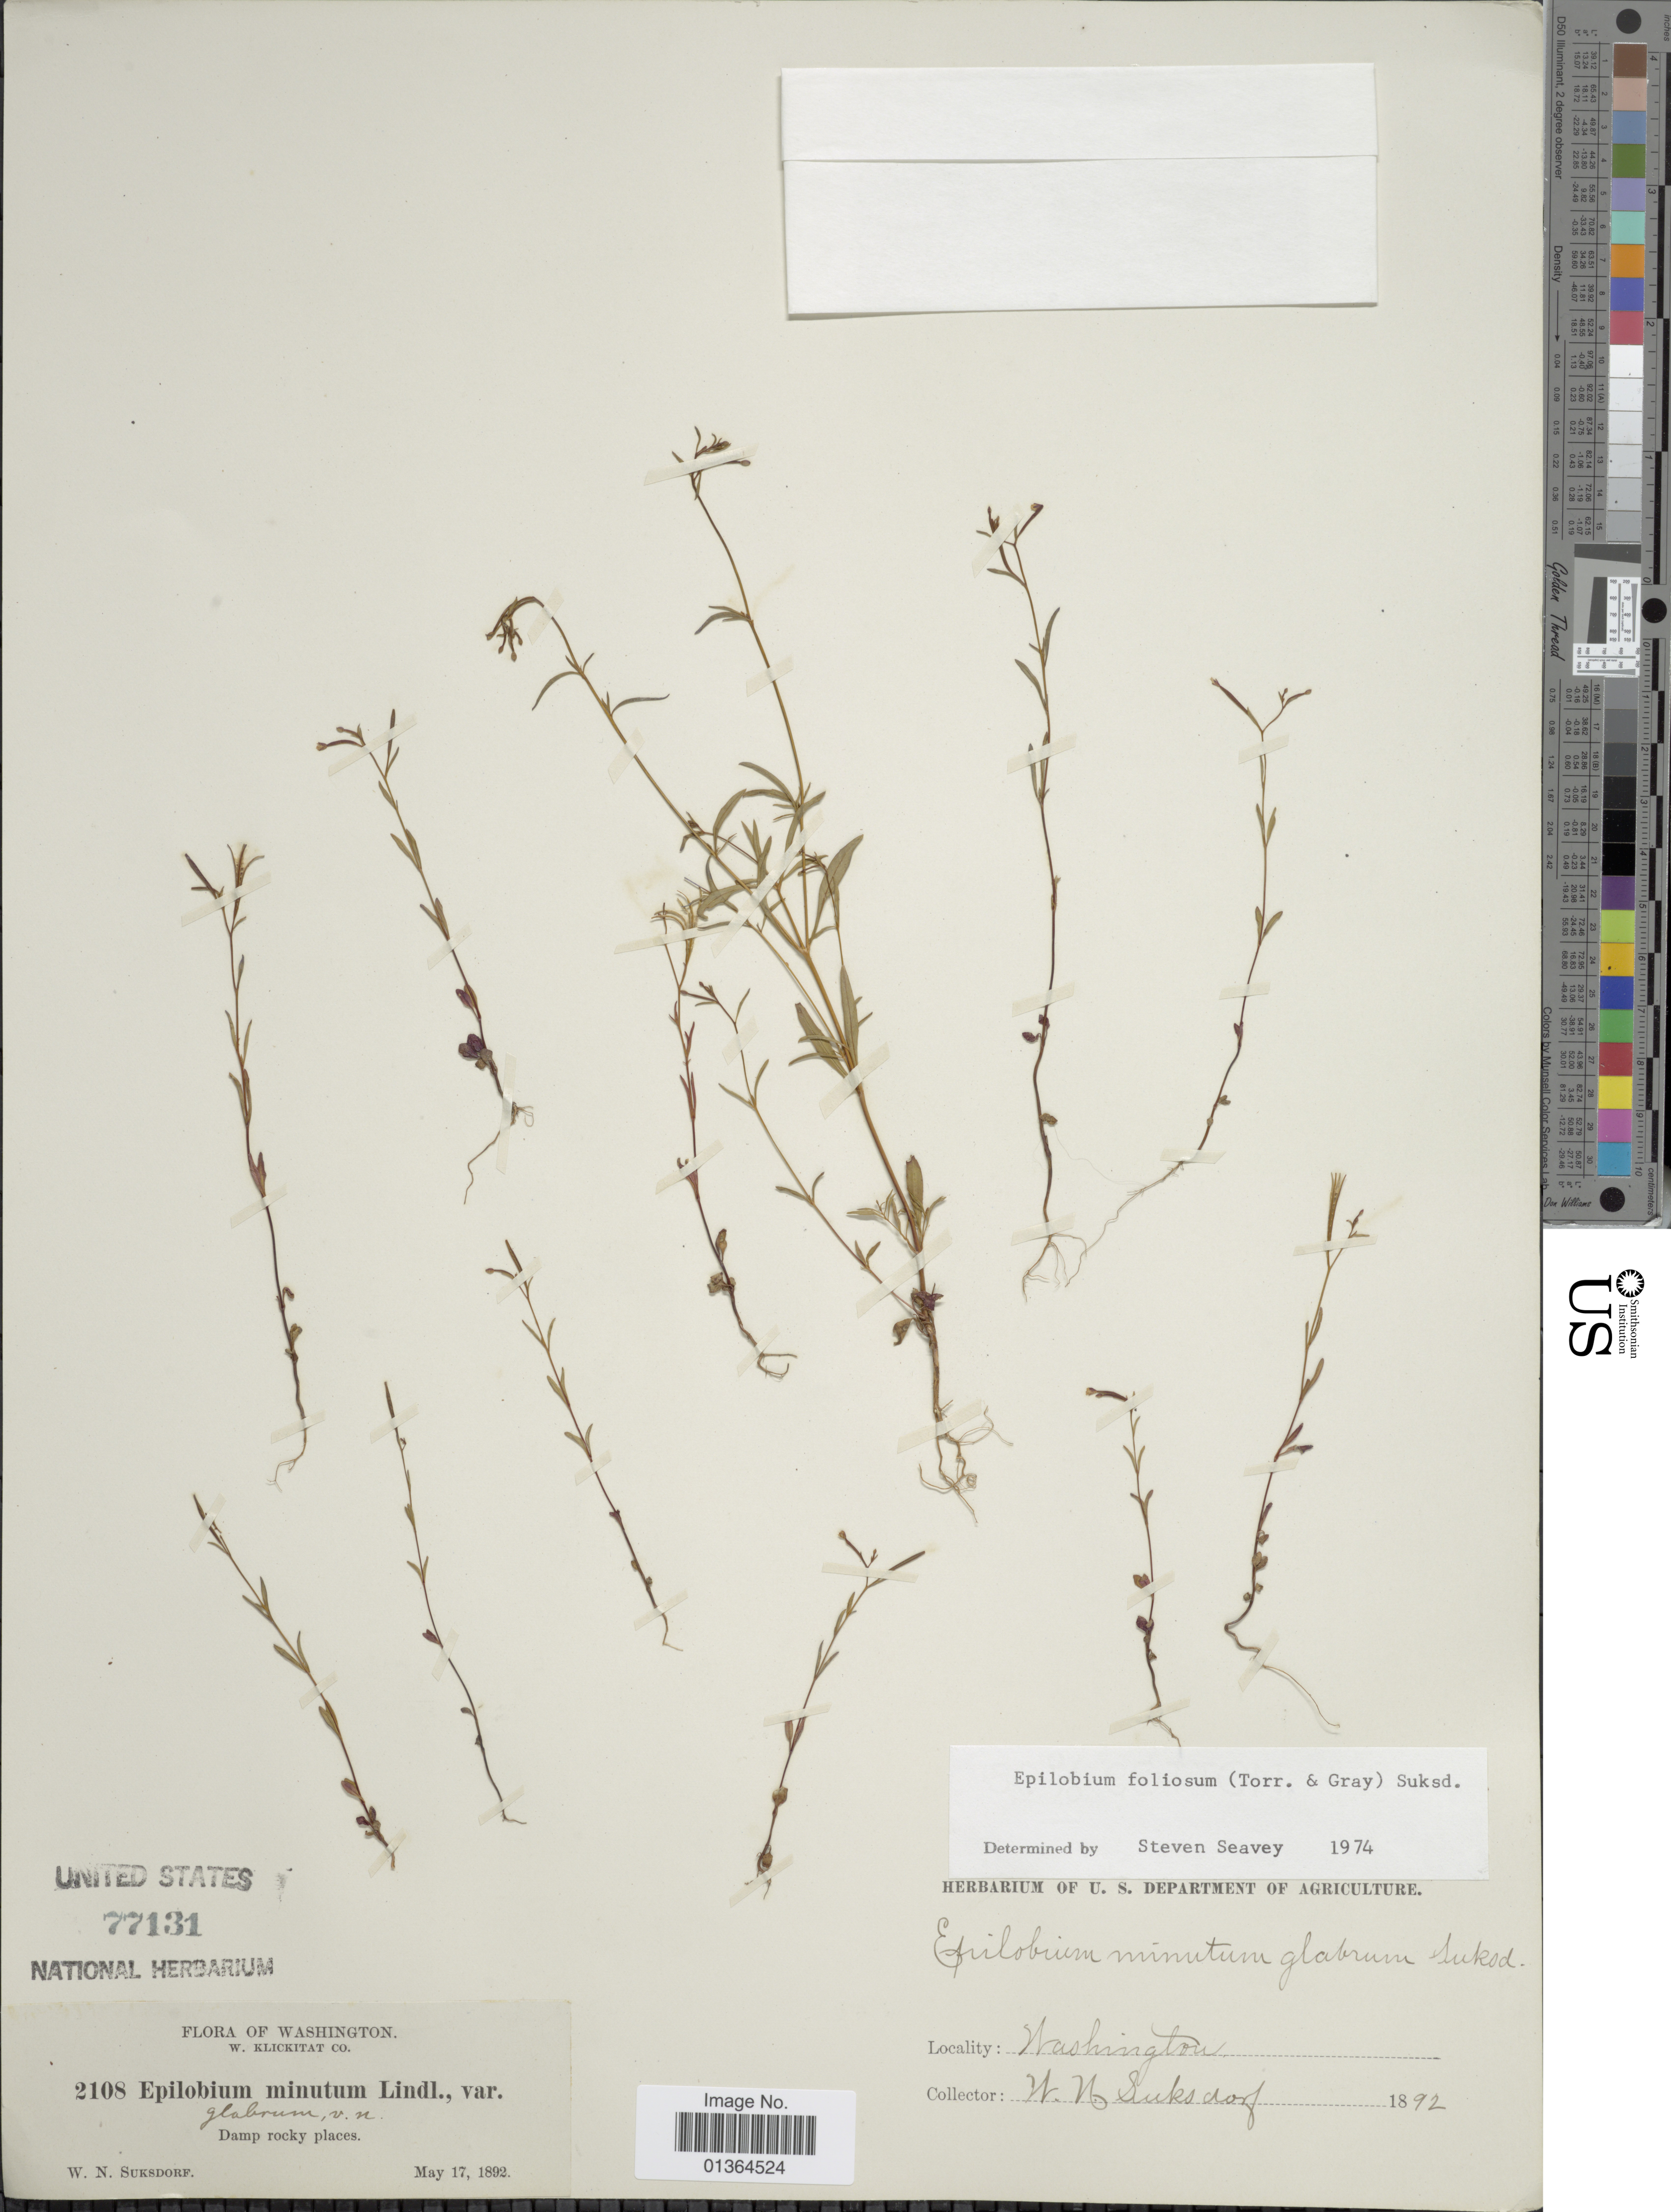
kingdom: Plantae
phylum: Tracheophyta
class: Magnoliopsida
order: Myrtales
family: Onagraceae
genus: Epilobium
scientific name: Epilobium foliosum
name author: (Nutt. ex Torr. & A. Gray) Suksd.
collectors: W. N. Suksdorf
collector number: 2108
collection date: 1892-05-17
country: United States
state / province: Washington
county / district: Klickitat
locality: W. Klickitat Co.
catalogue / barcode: US 77131